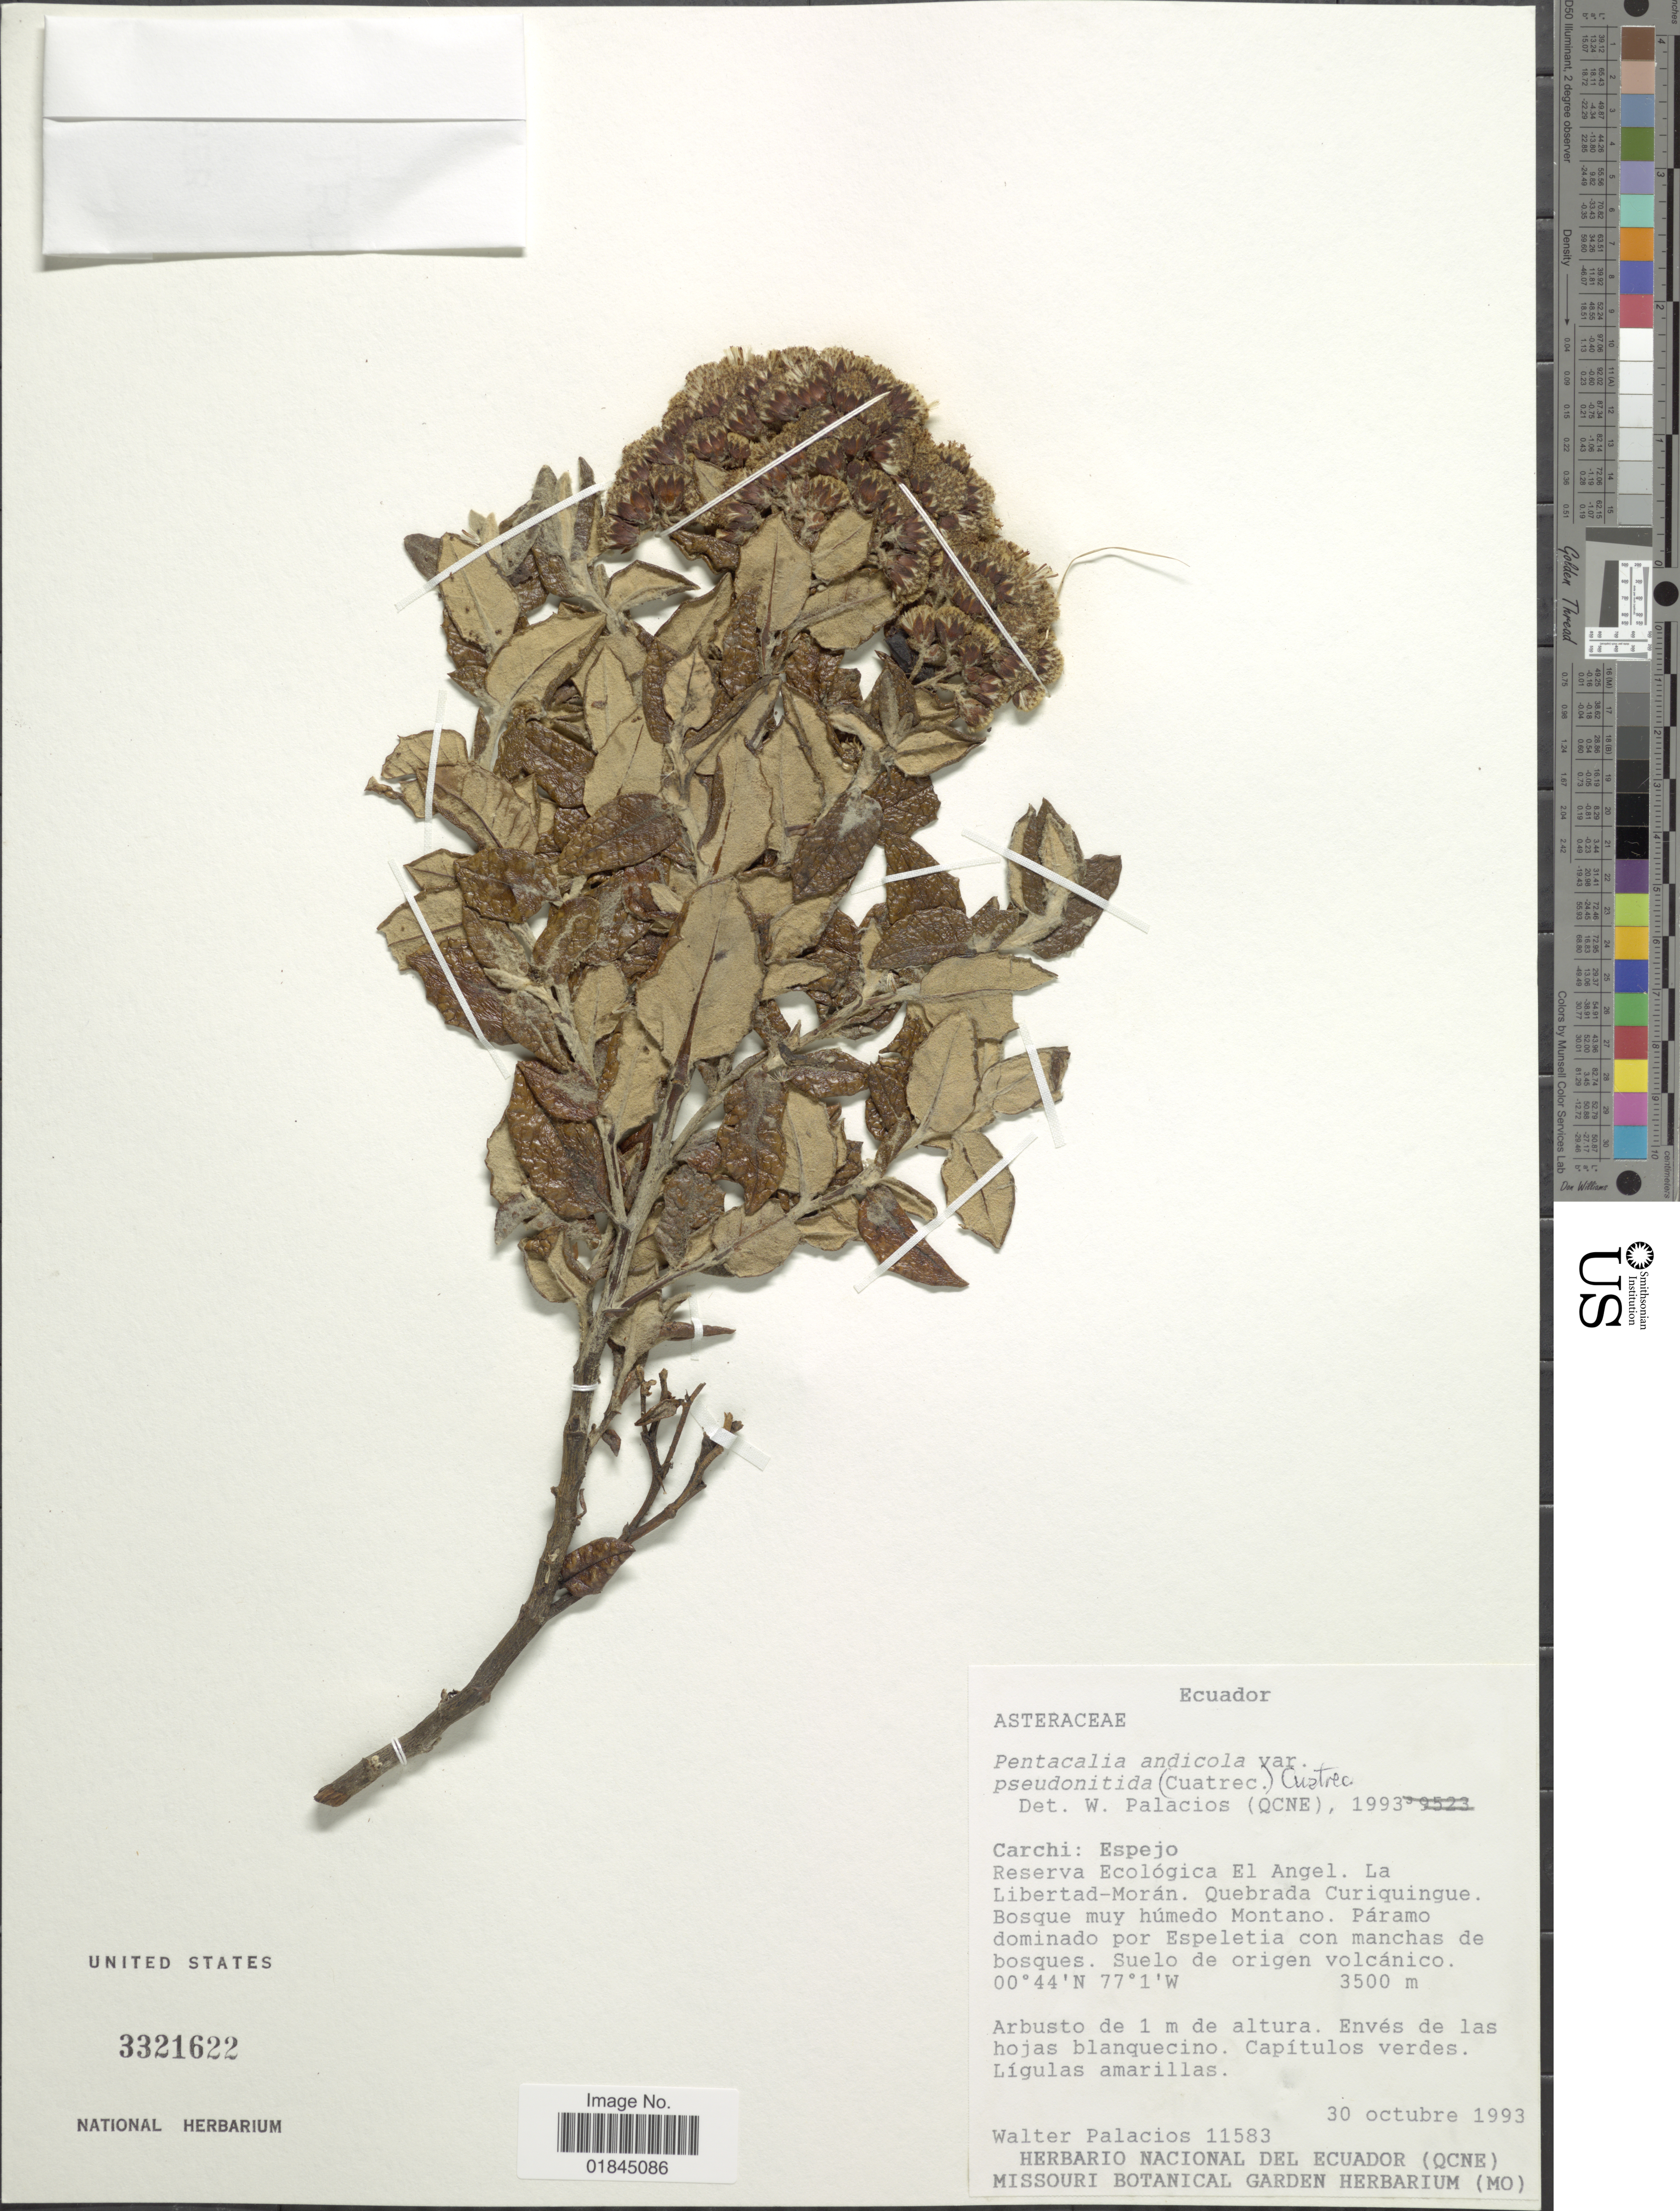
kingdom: Plantae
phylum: Tracheophyta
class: Magnoliopsida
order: Asterales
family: Asteraceae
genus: Pentacalia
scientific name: Pentacalia andicola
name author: (Turcz.) Cuatrec.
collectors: W. Palacios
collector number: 11583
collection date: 1993-10-30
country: Ecuador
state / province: Carchi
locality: Espejo. Reserva Ecologica El Angel. La Libertad-Moran. Quebrada Curiquingue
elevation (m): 3500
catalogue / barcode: US 3321622